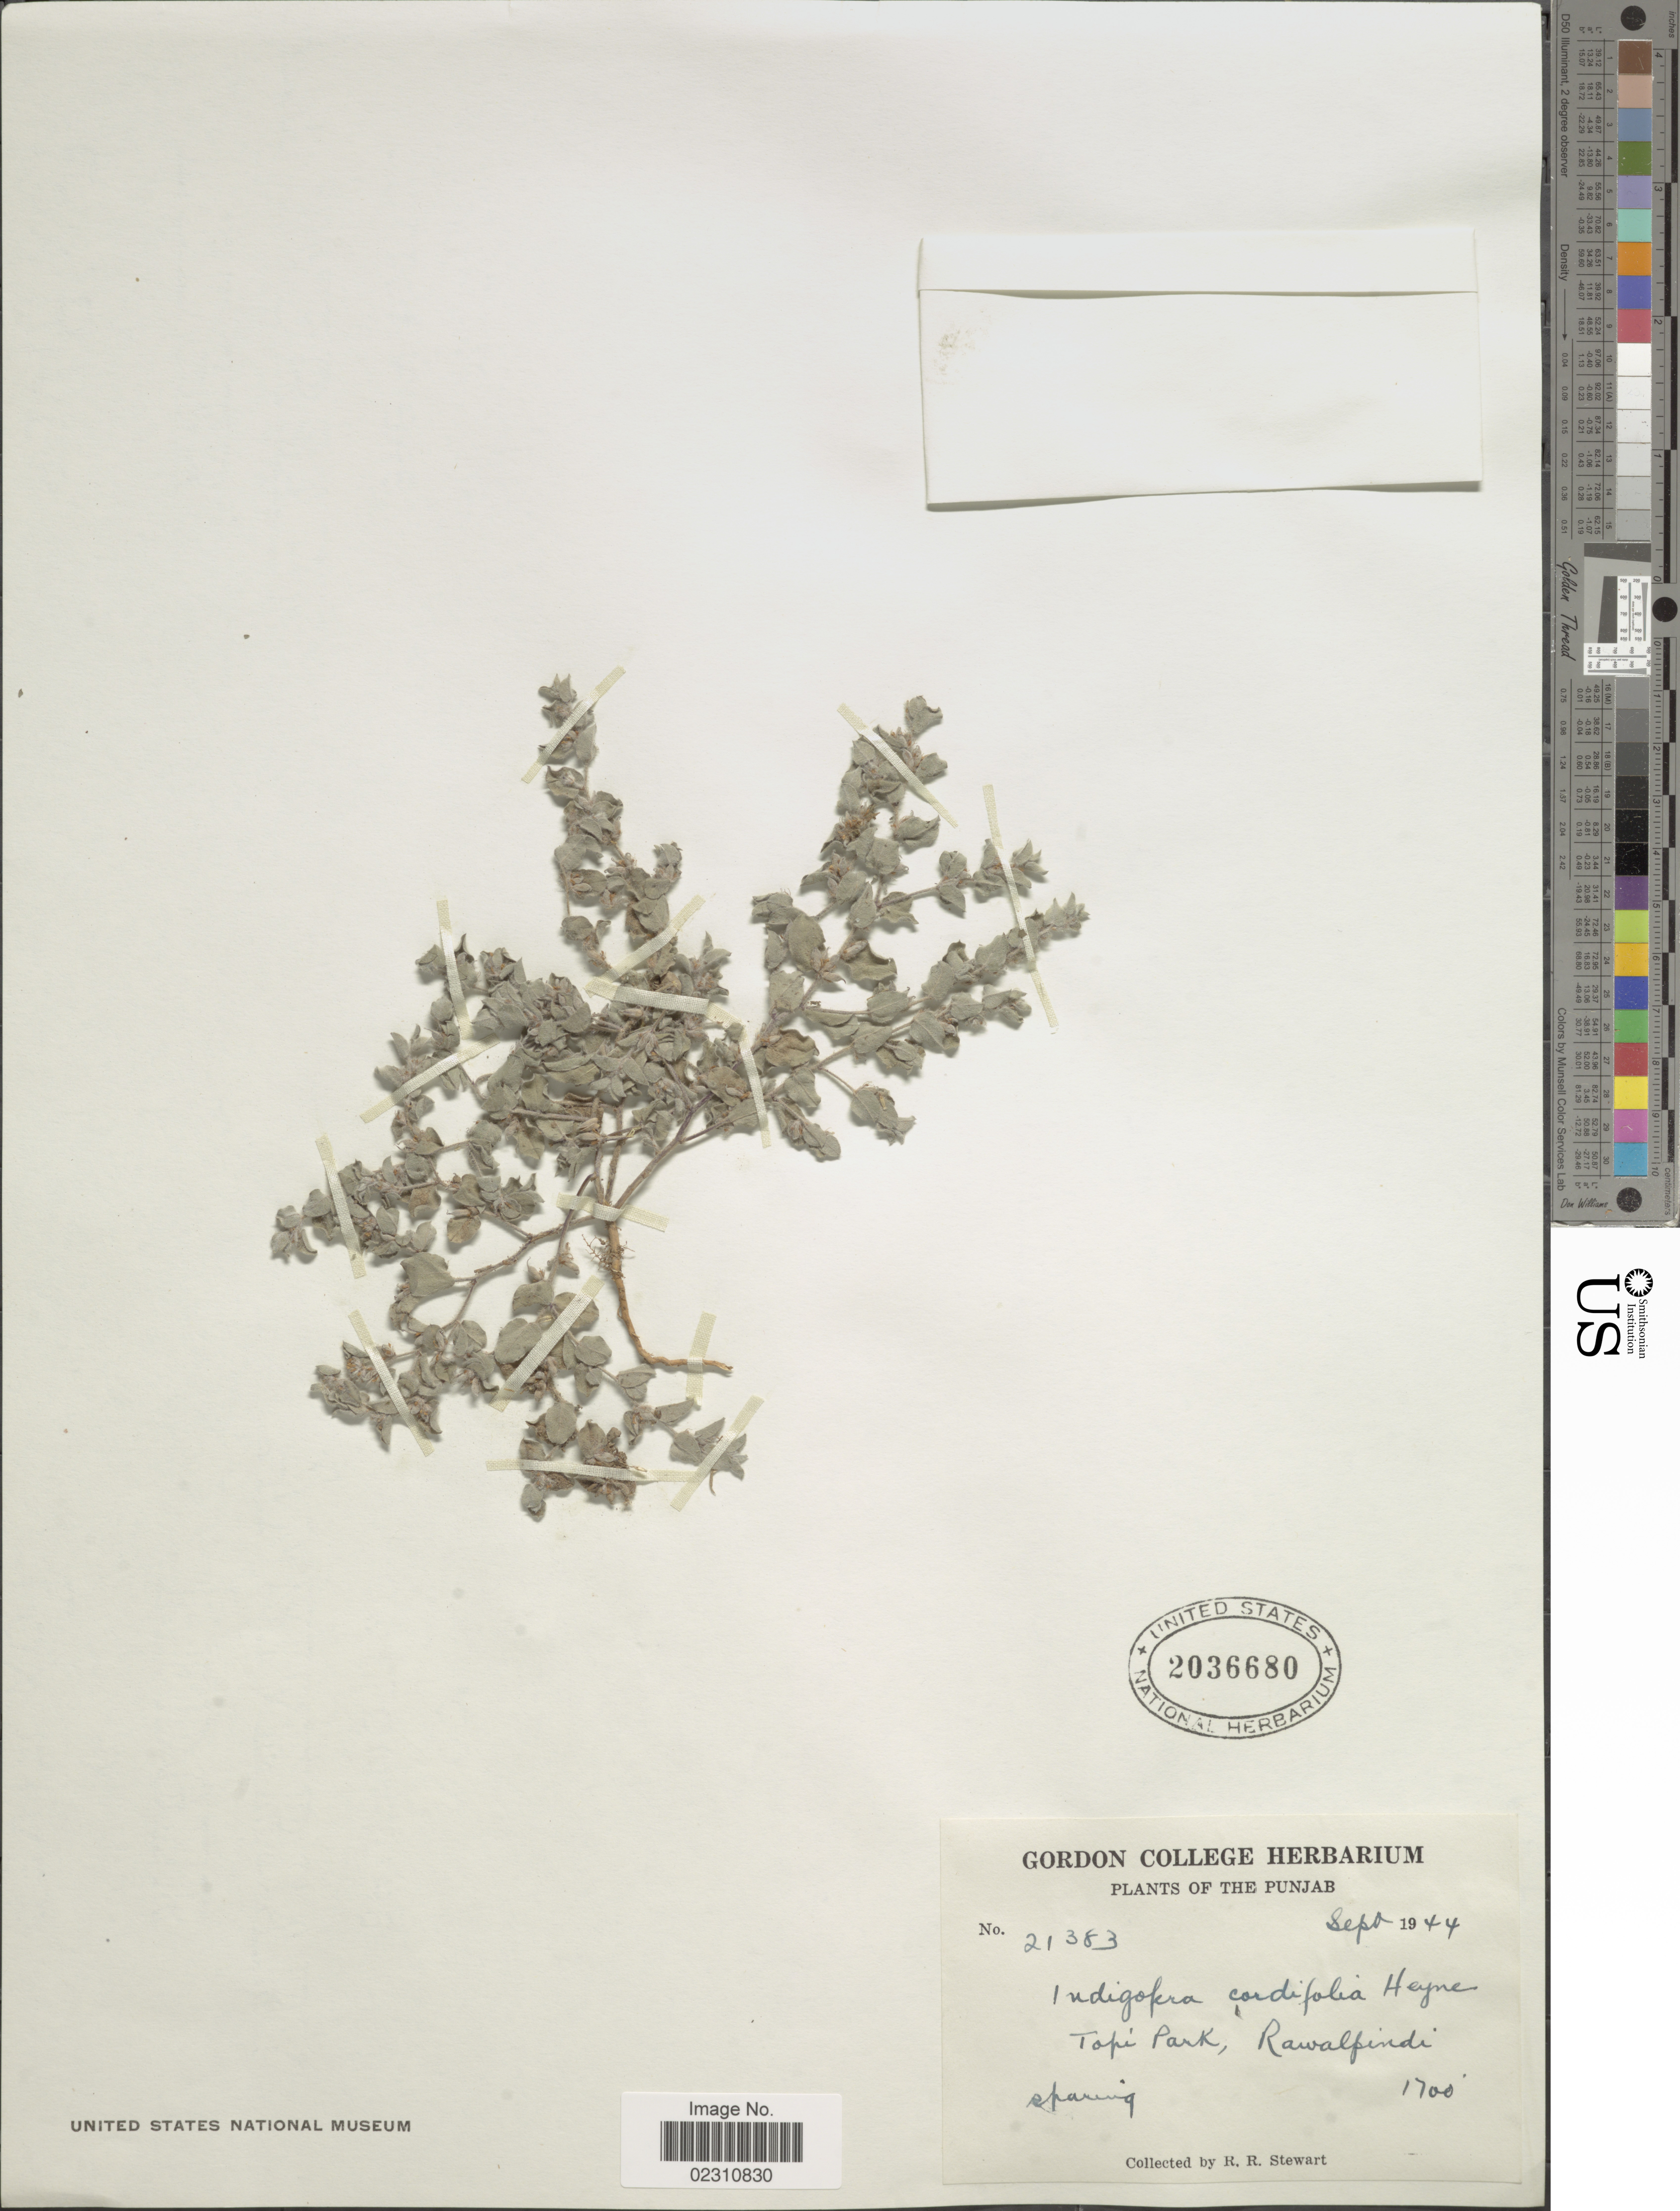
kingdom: Plantae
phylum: Tracheophyta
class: Magnoliopsida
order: Fabales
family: Fabaceae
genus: Indigofera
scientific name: Indigofera cordifolia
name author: Roth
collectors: R. R. Stewart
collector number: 21383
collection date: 1944-09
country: Pakistan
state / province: Punjab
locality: Punjab, Topi Park, Rawalpindi.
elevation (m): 518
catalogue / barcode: US 2036680